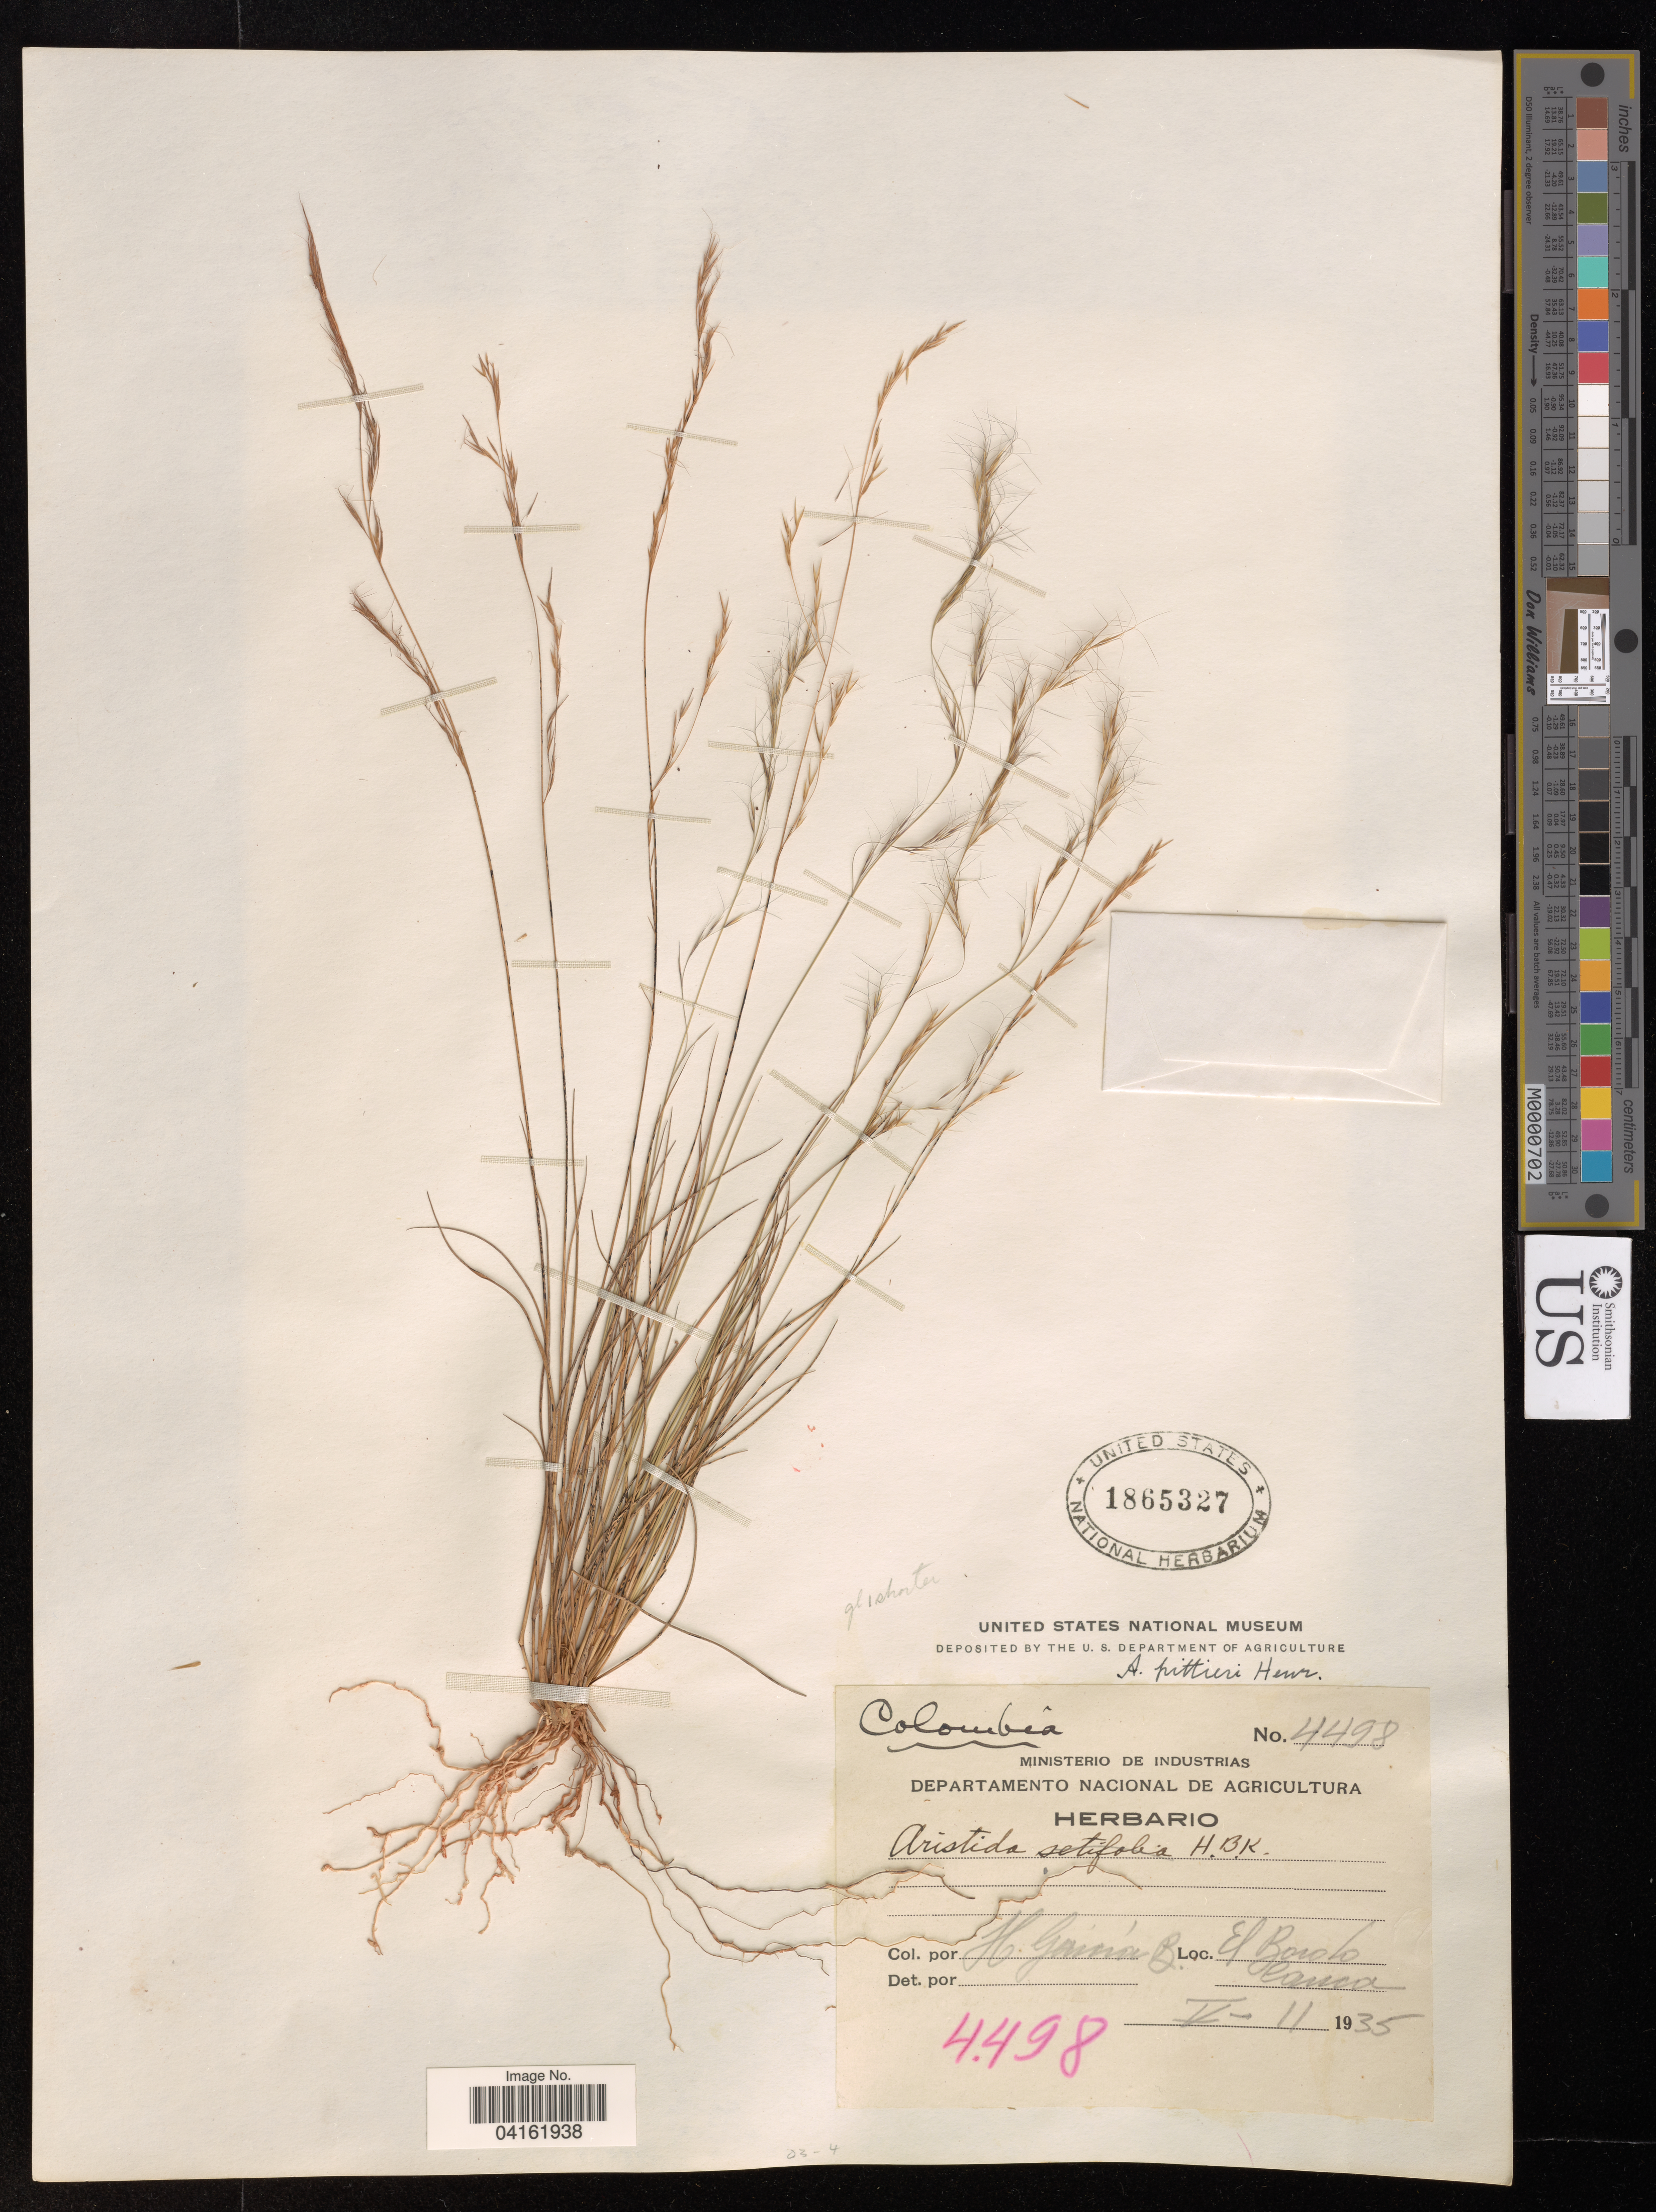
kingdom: Plantae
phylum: Tracheophyta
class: Liliopsida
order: Poales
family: Poaceae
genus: Aristida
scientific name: Aristida pittieri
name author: Henr.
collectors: H. Garcia-Barriga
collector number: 4498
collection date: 1935-05-11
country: Colombia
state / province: Cauca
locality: El Bordo.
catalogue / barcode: US 1865327